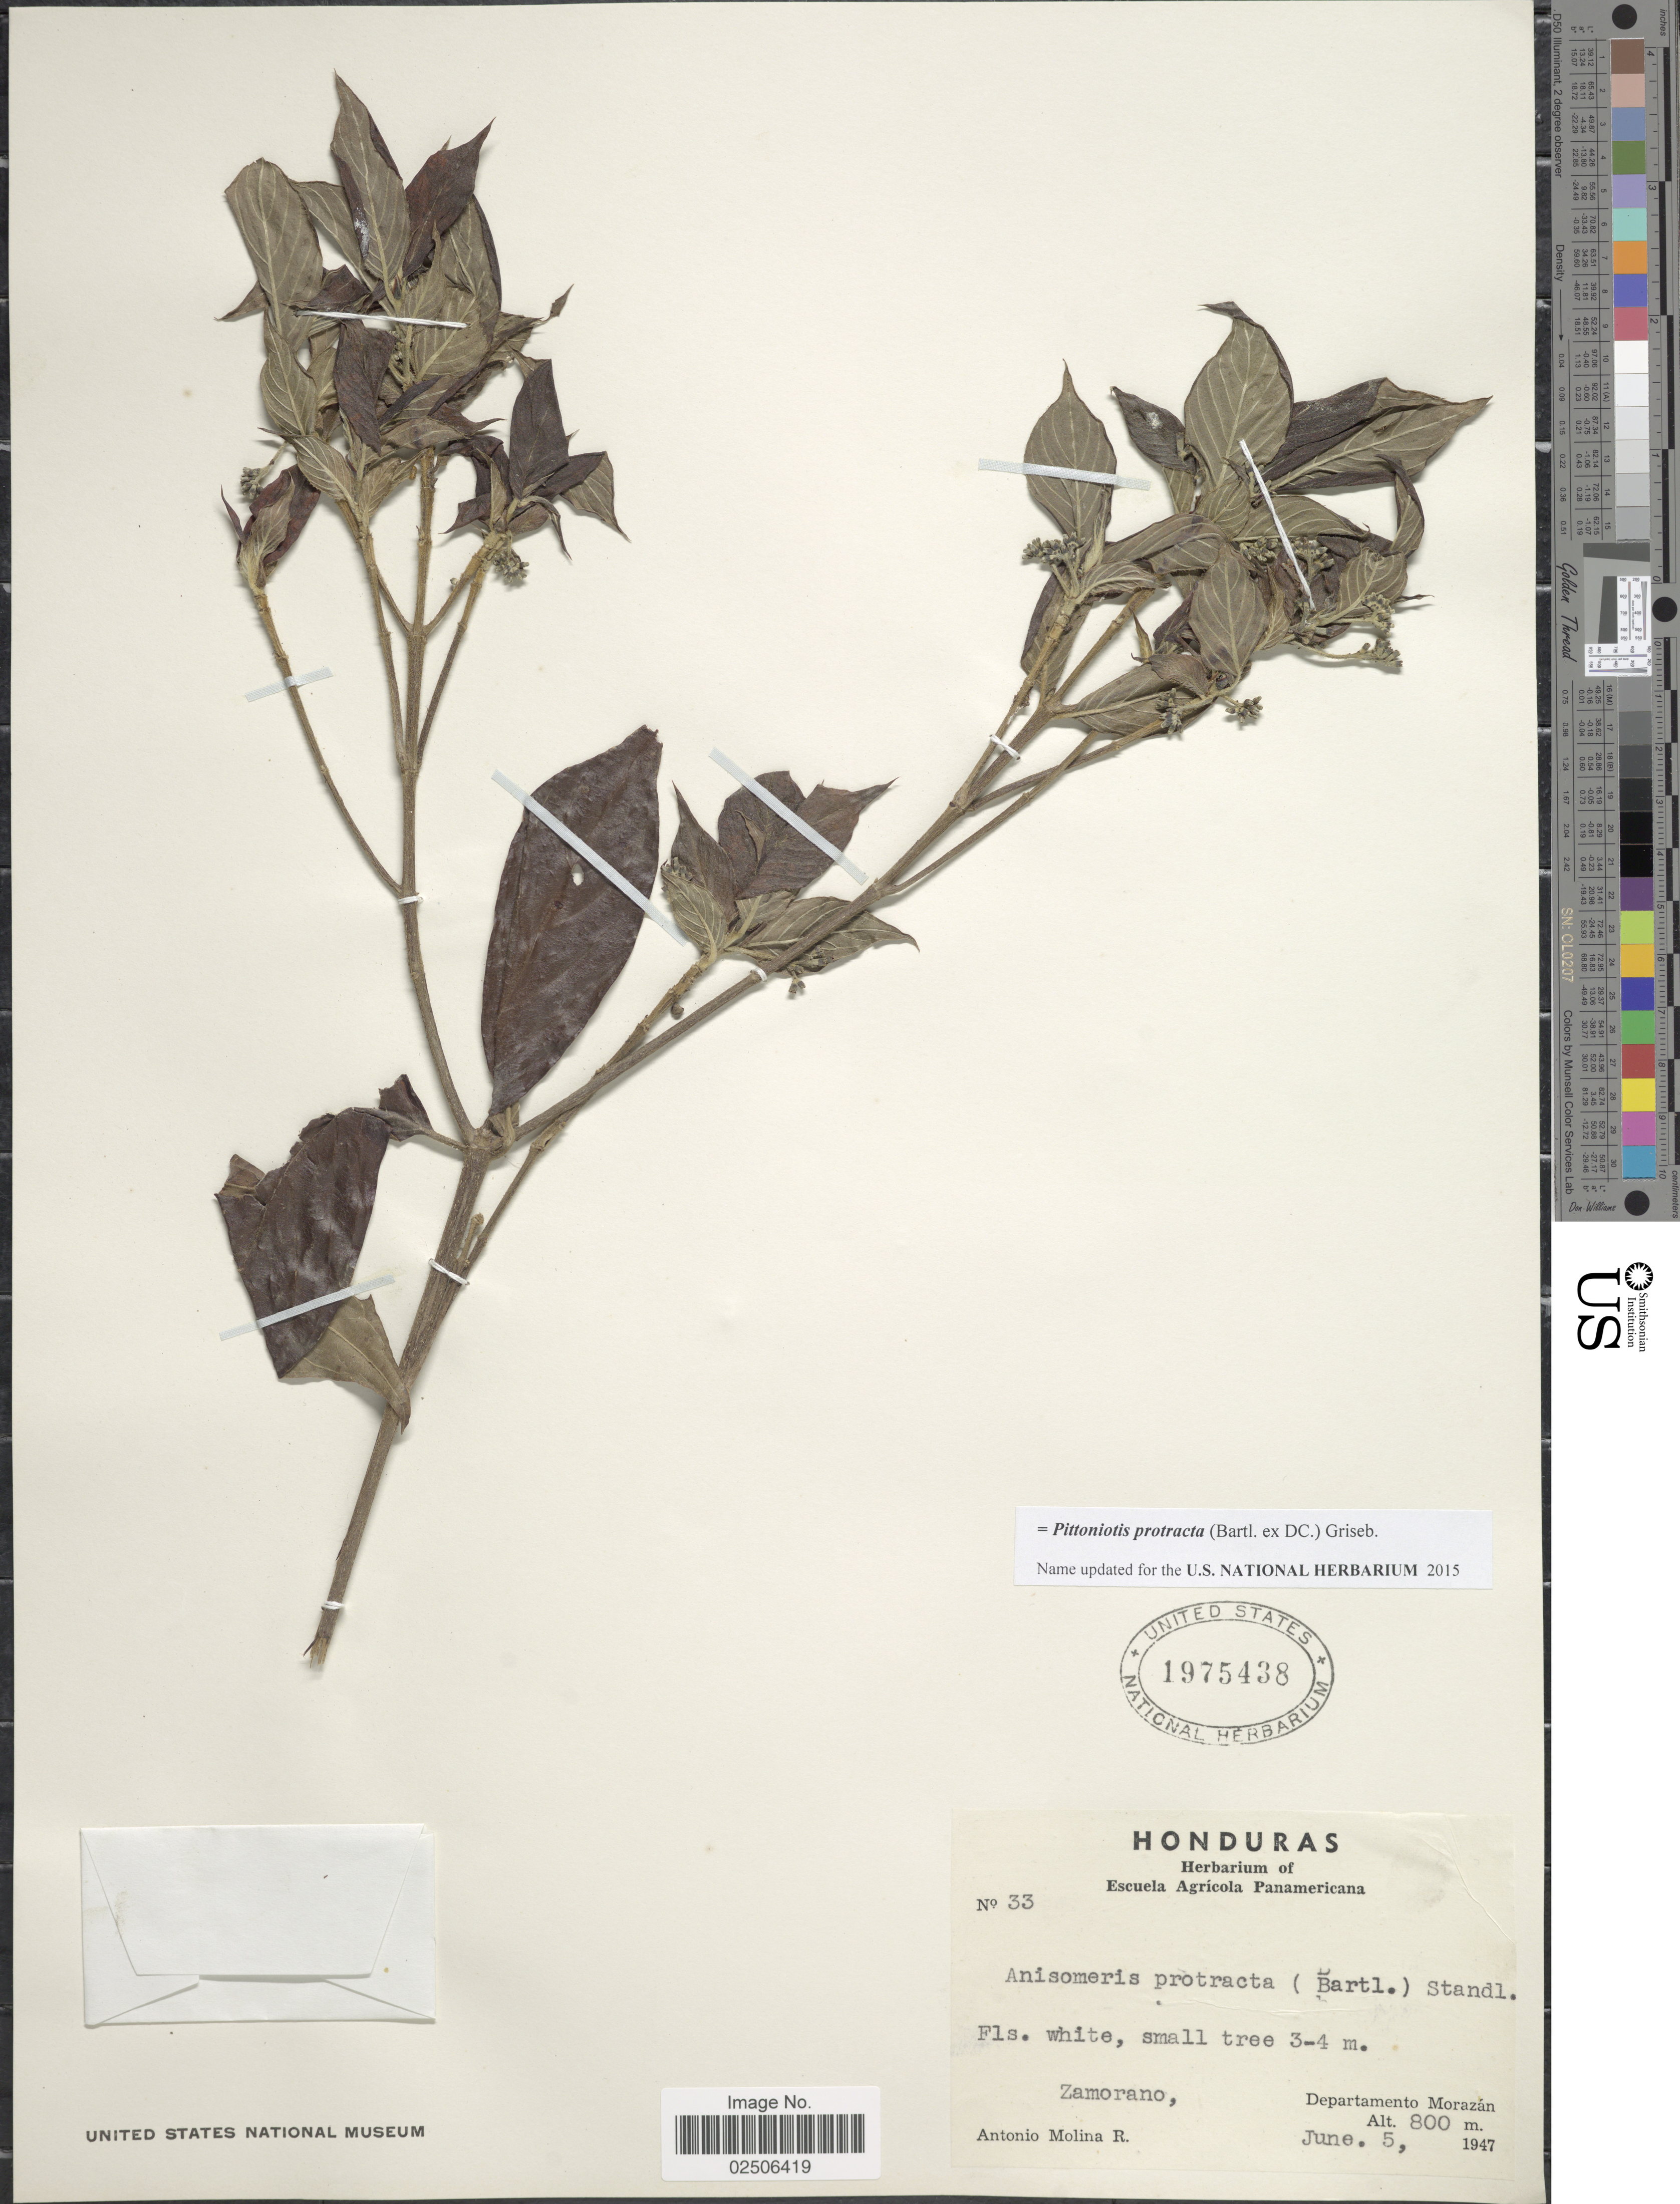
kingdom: Plantae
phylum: Tracheophyta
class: Magnoliopsida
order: Gentianales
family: Rubiaceae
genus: Pittoniotis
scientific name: Pittoniotis protracta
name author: (Bartl. ex DC.) Griseb.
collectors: A. Molina R.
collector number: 33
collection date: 1947-06-05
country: Honduras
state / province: Fco. Morazán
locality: Zamorano, Departamento Morazan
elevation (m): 800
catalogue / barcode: US 1975438